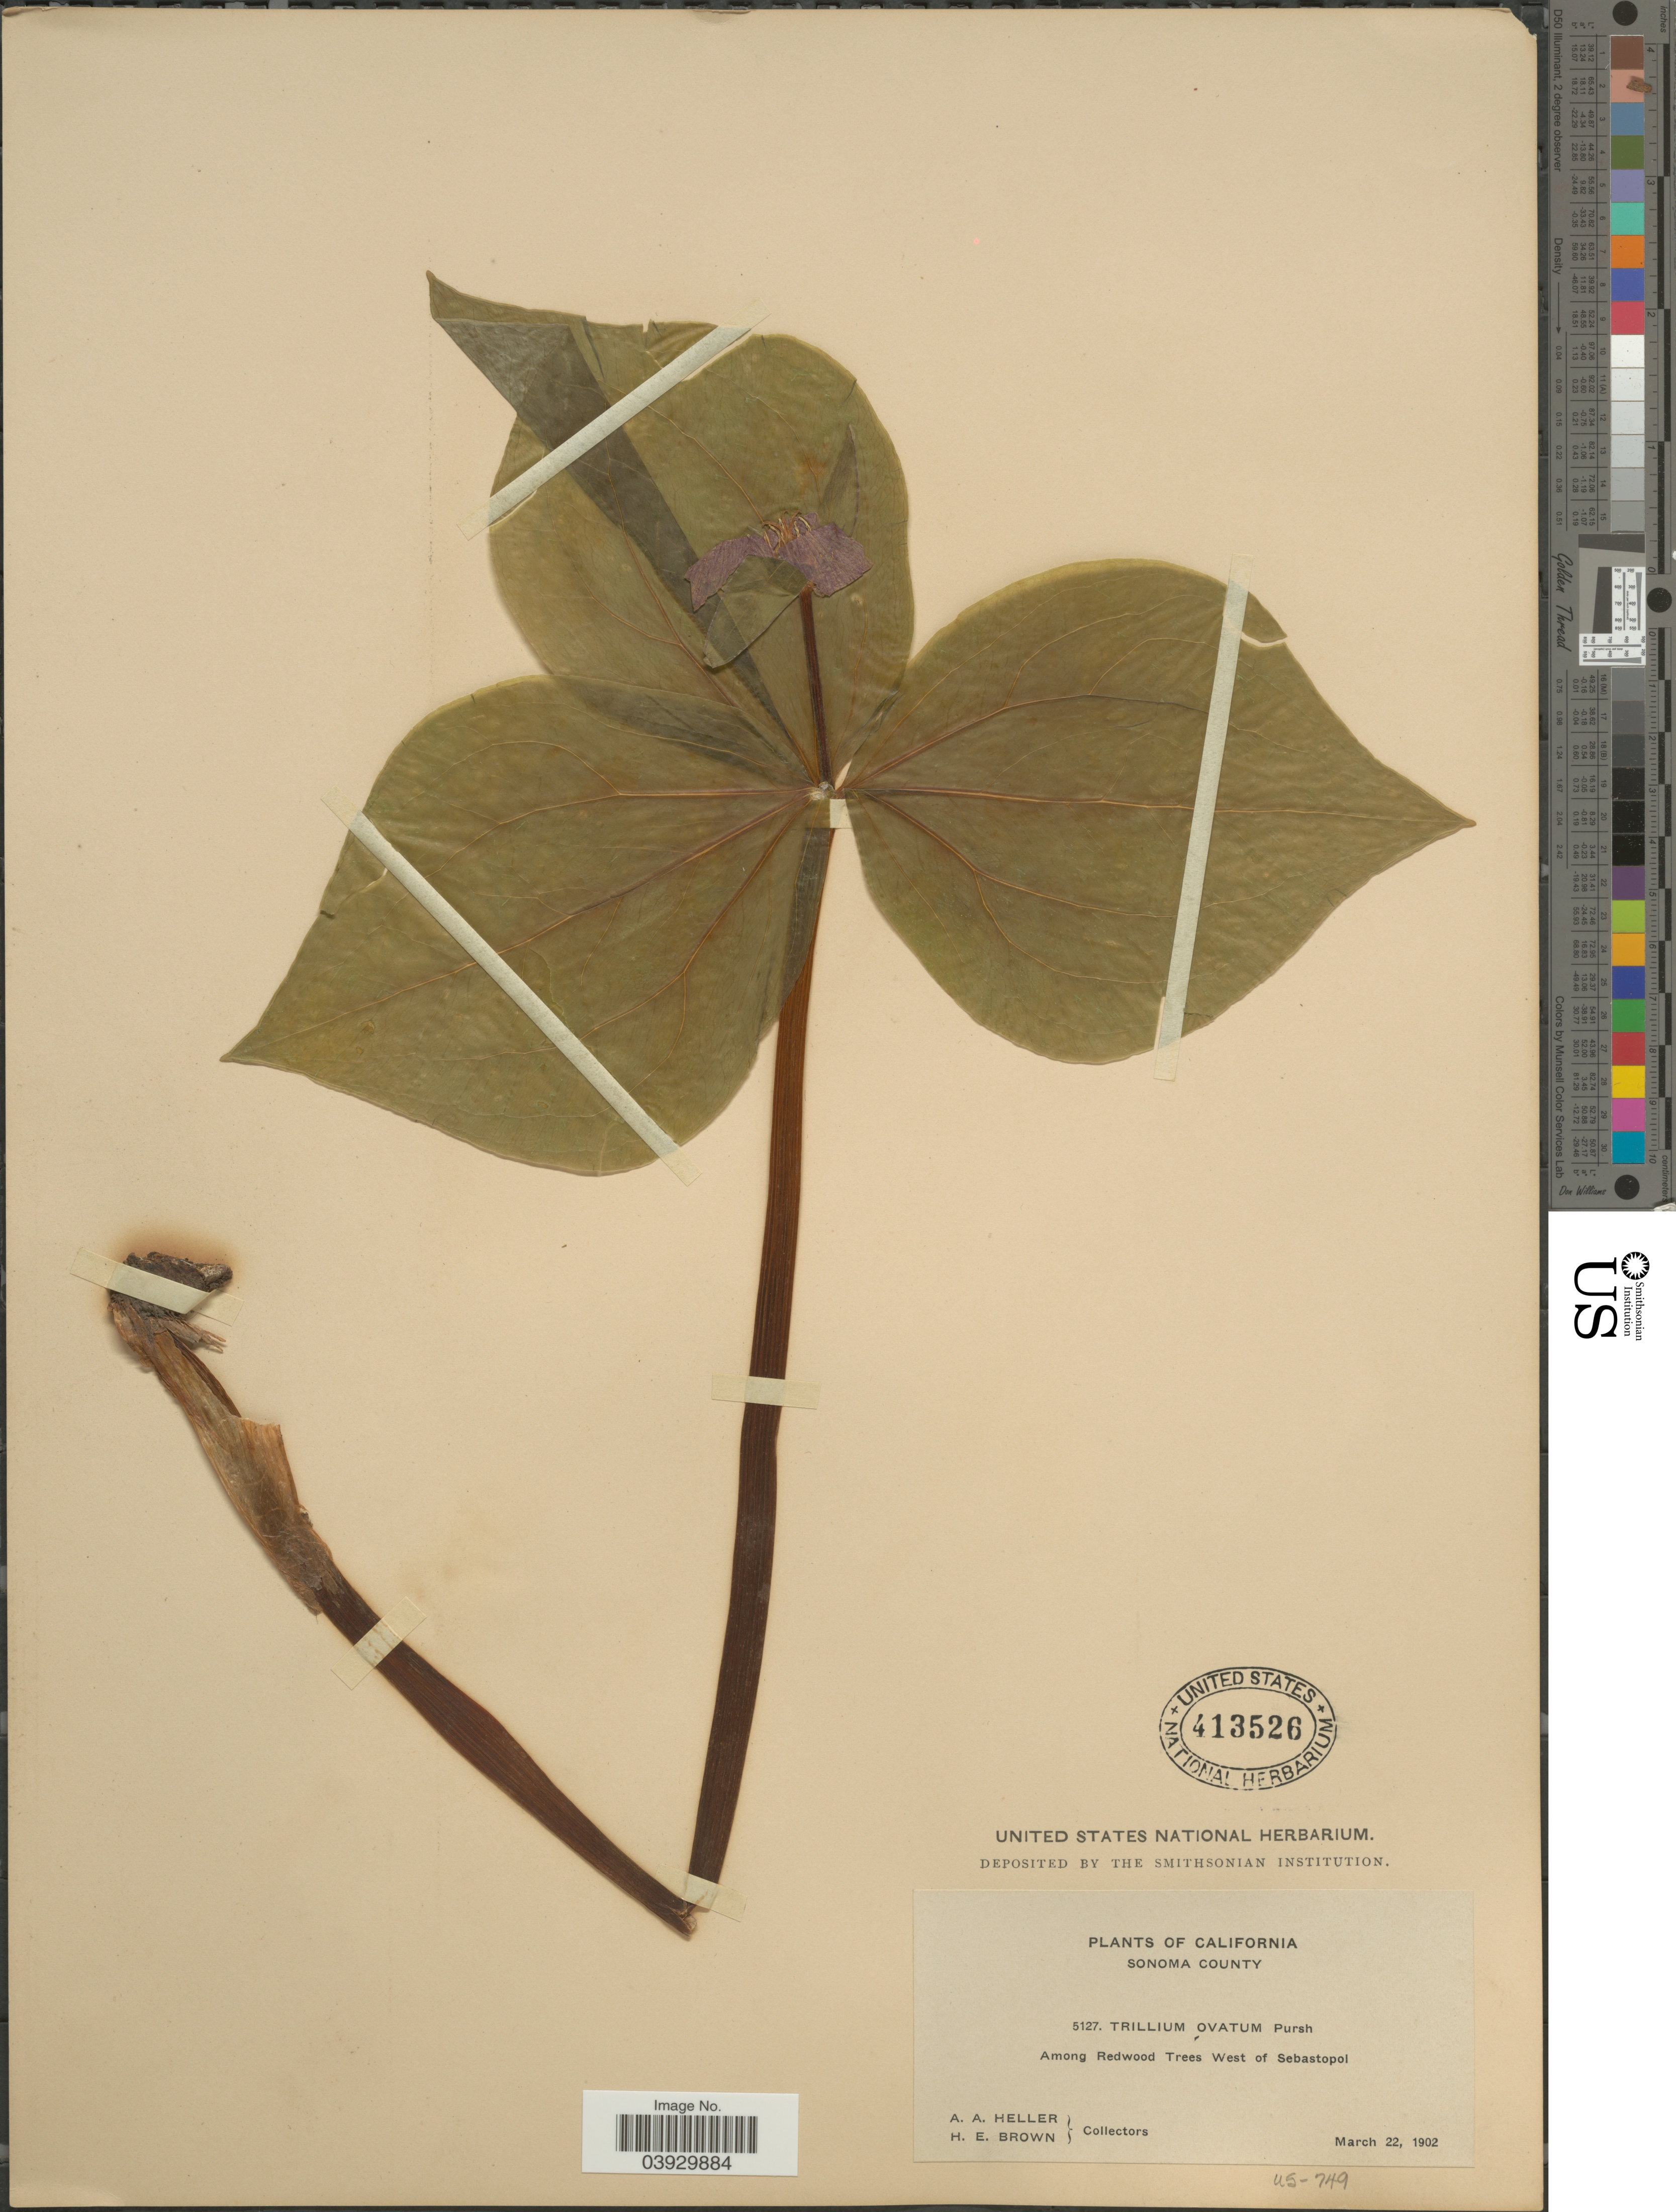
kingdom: Plantae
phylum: Tracheophyta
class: Liliopsida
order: Liliales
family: Melanthiaceae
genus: Trillium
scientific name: Trillium ovatum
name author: Pursh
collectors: A. A. Heller & H. E. Brown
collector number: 5127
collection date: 1902-03-22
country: United States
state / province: California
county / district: Sonoma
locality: Sonoma County. Among Redwood Trees West of Sebastopol.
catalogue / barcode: US 413526